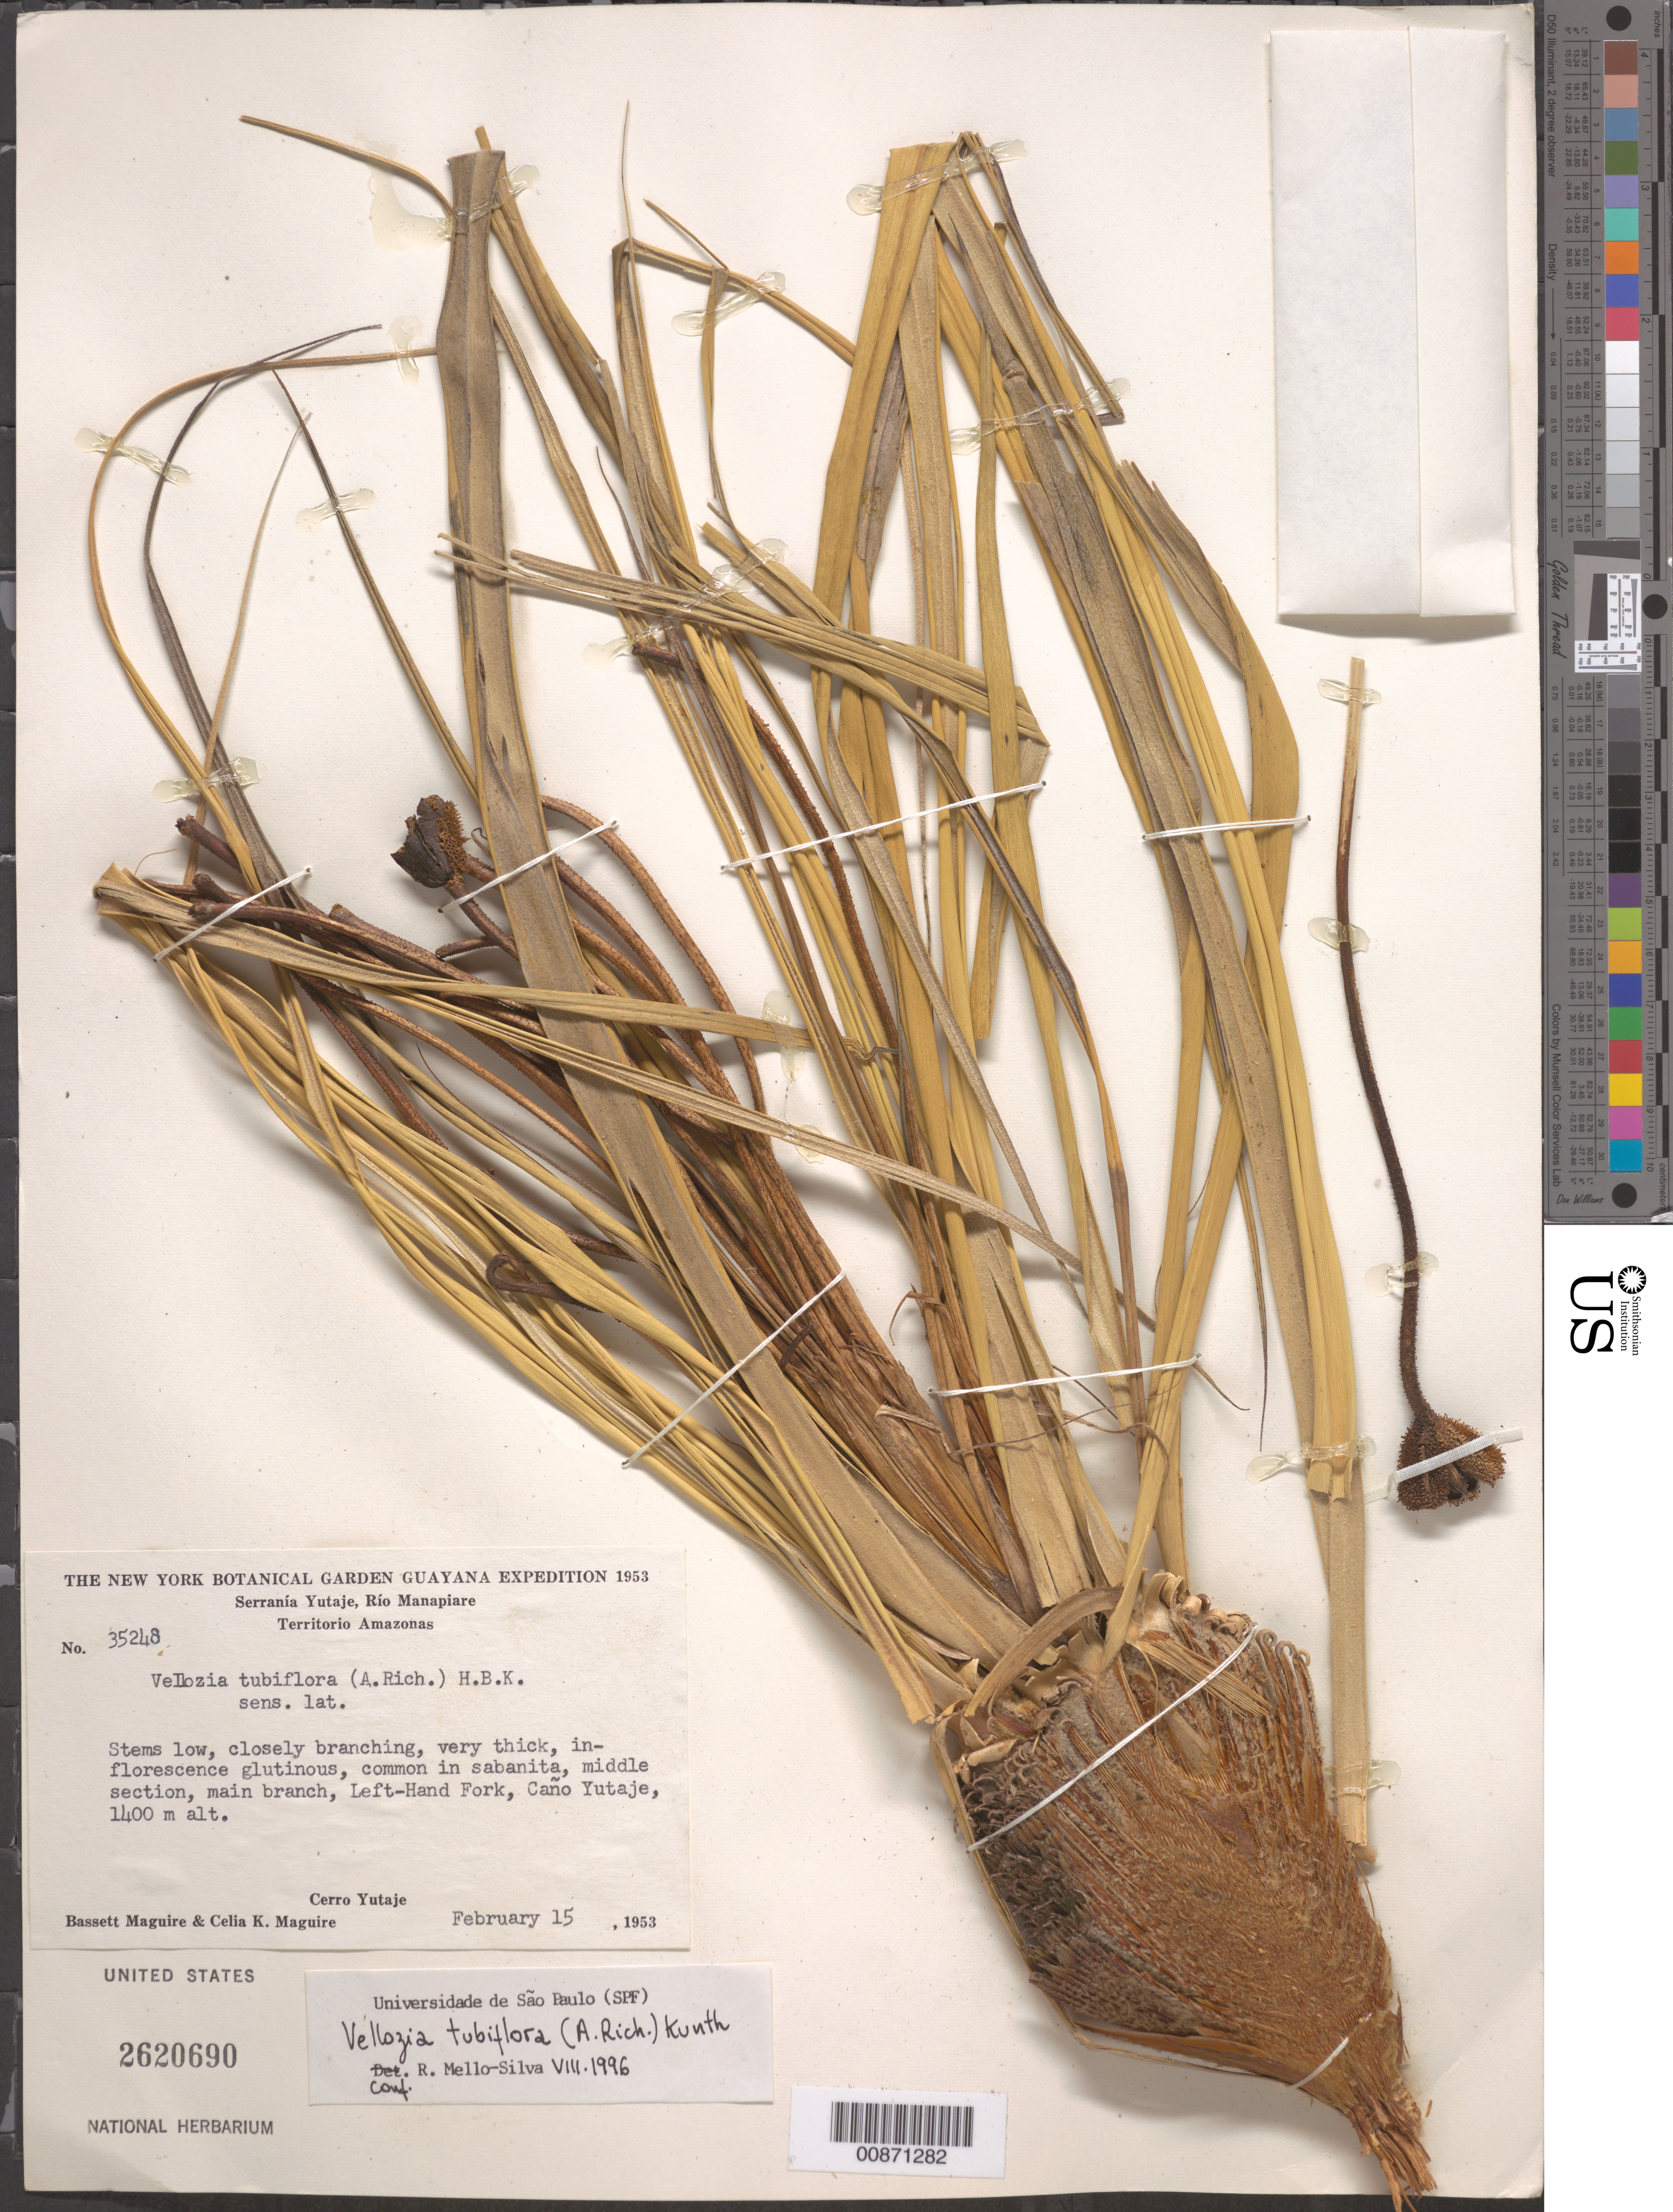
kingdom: Plantae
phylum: Tracheophyta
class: Liliopsida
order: Pandanales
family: Velloziaceae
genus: Vellozia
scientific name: Vellozia tubiflora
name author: (A. Rich.) Kunth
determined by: Mello-Silva, R.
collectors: B. Maguire & C. K. Maguire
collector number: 35248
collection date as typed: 15-Feb-53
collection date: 1953-02-15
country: Venezuela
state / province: Amazonas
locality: Serranía Yutajé, Río Manapiare, along left fork Caño Yutajé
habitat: Sabanita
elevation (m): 1400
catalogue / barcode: US 2620690